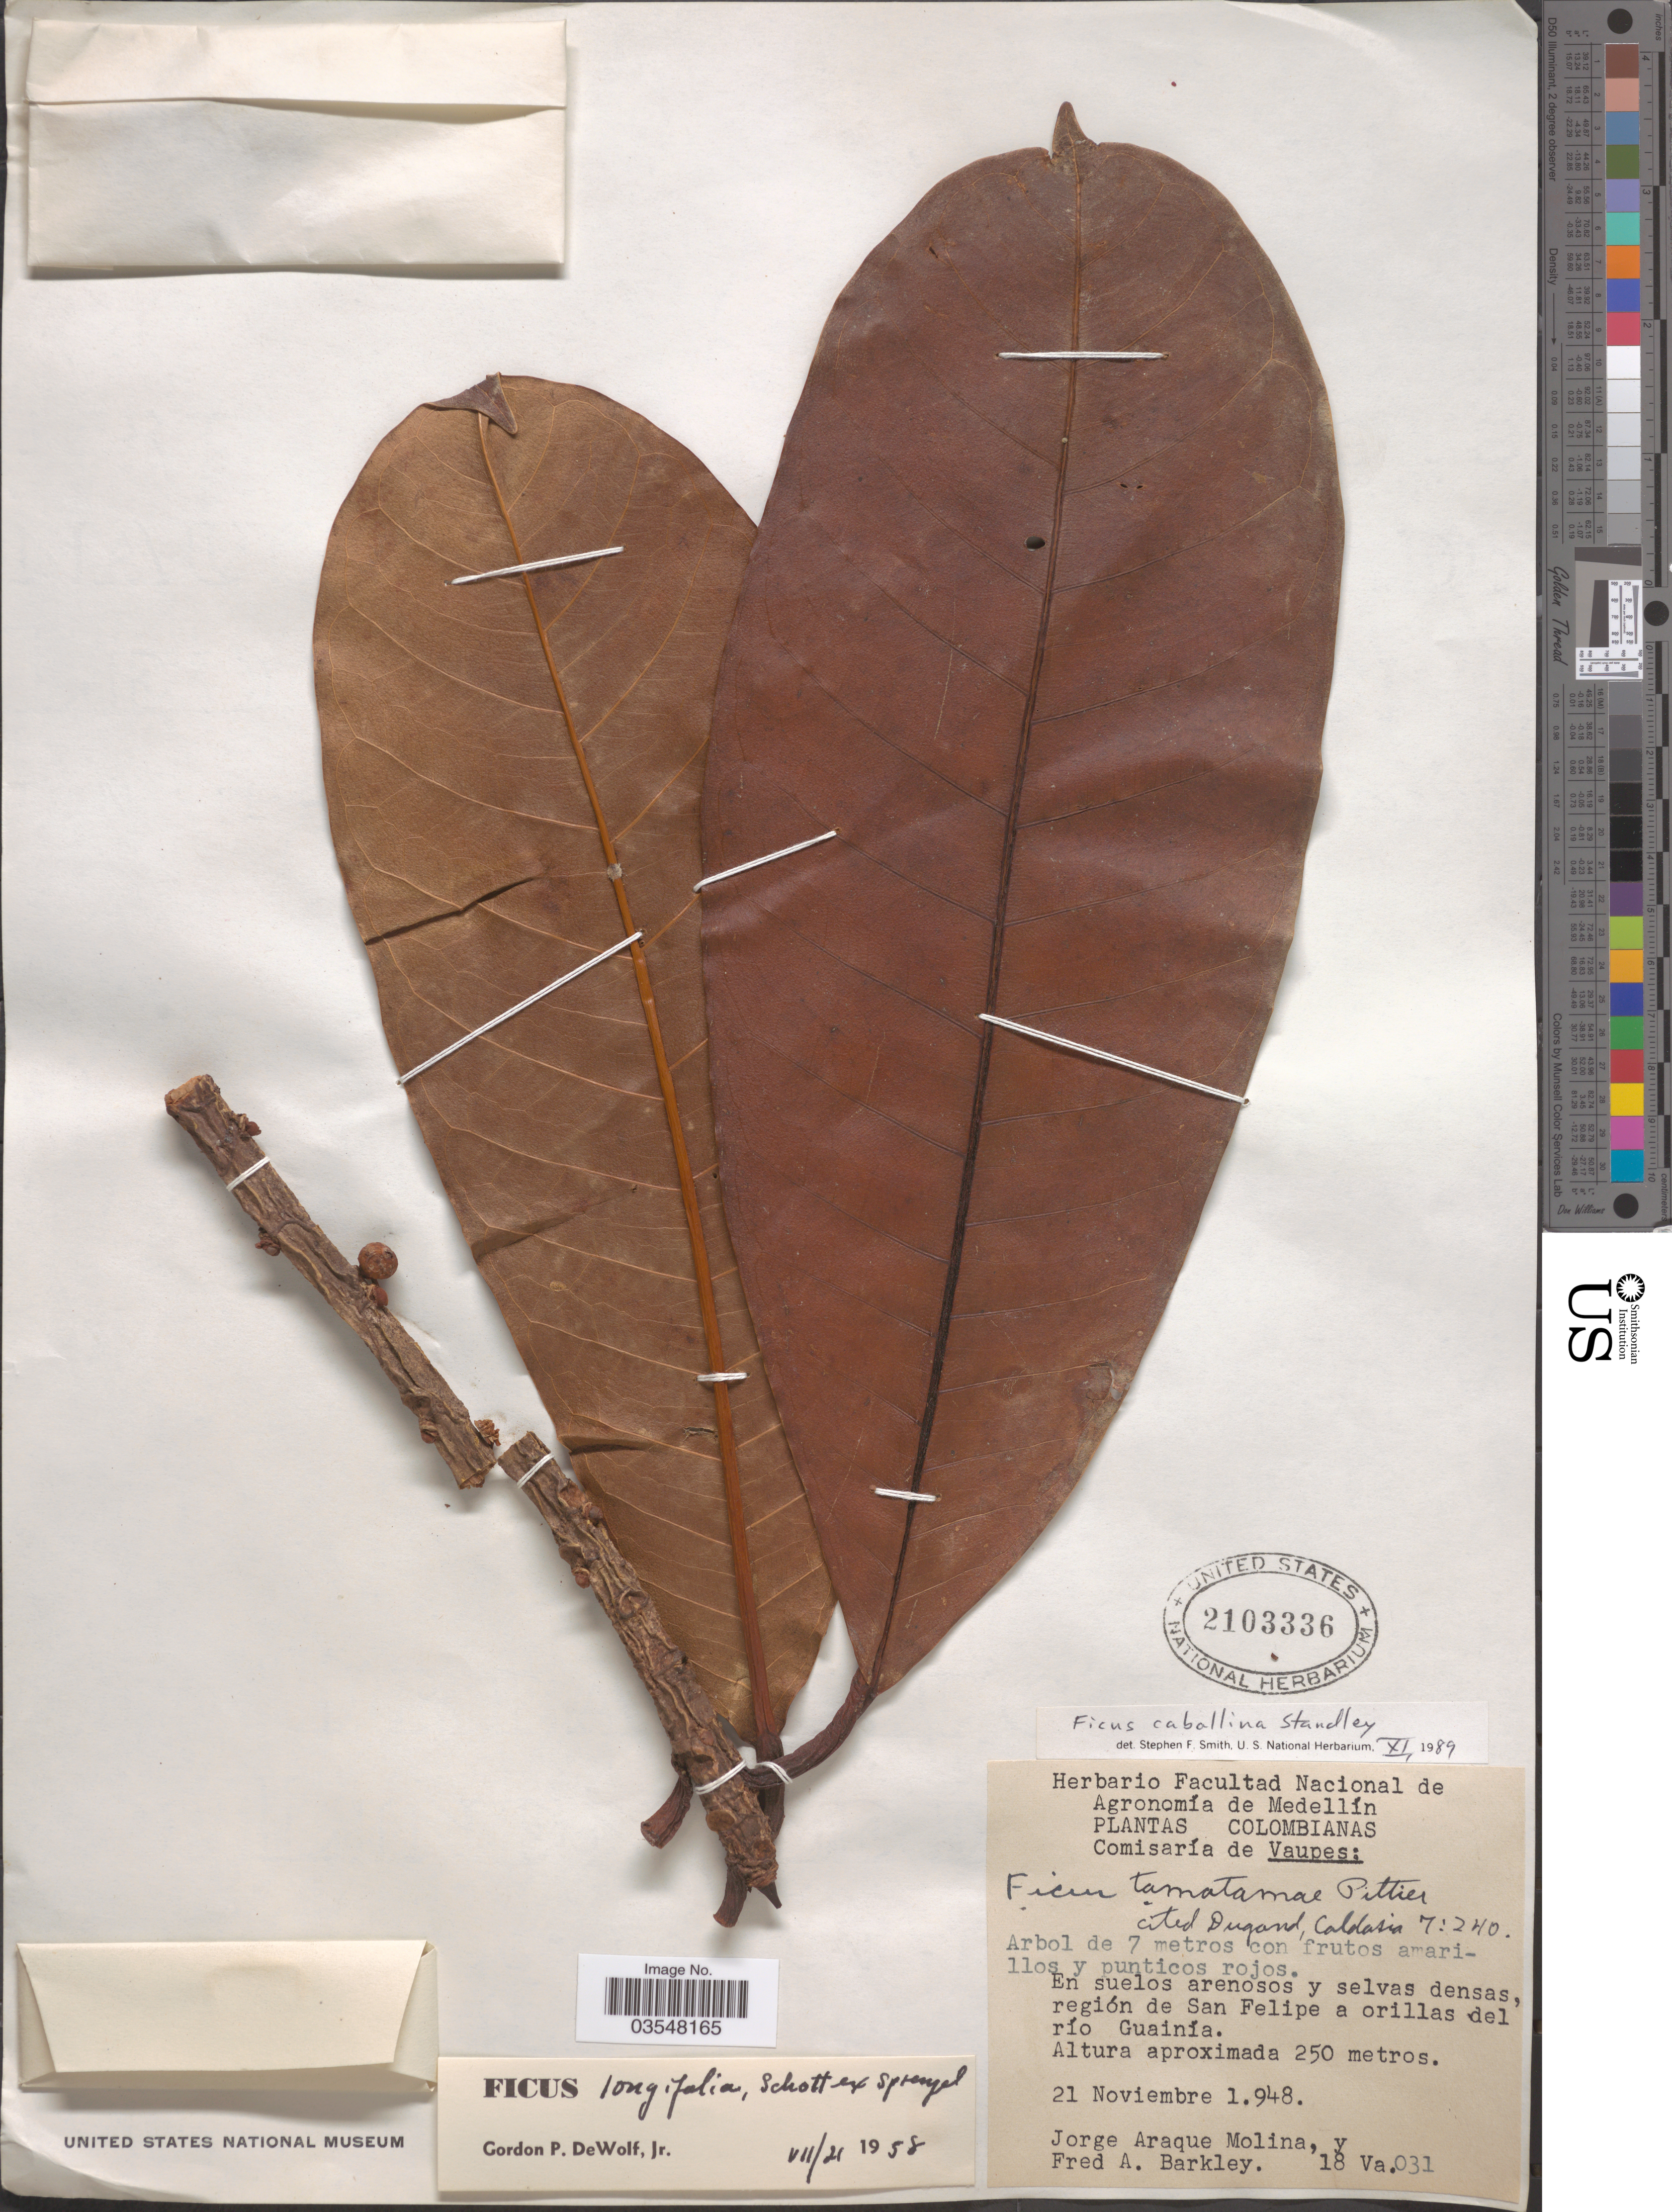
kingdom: Plantae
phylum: Tracheophyta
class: Magnoliopsida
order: Rosales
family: Moraceae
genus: Ficus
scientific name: Ficus caballina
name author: Standl.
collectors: J. Araque Molina & F. A. Barkley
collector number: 18Va031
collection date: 1948-11-21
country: Colombia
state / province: Vaupés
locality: Comisaría de Vaupés. Región de San Felipe a orillas del rio Guainía.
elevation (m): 250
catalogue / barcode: US 2103336